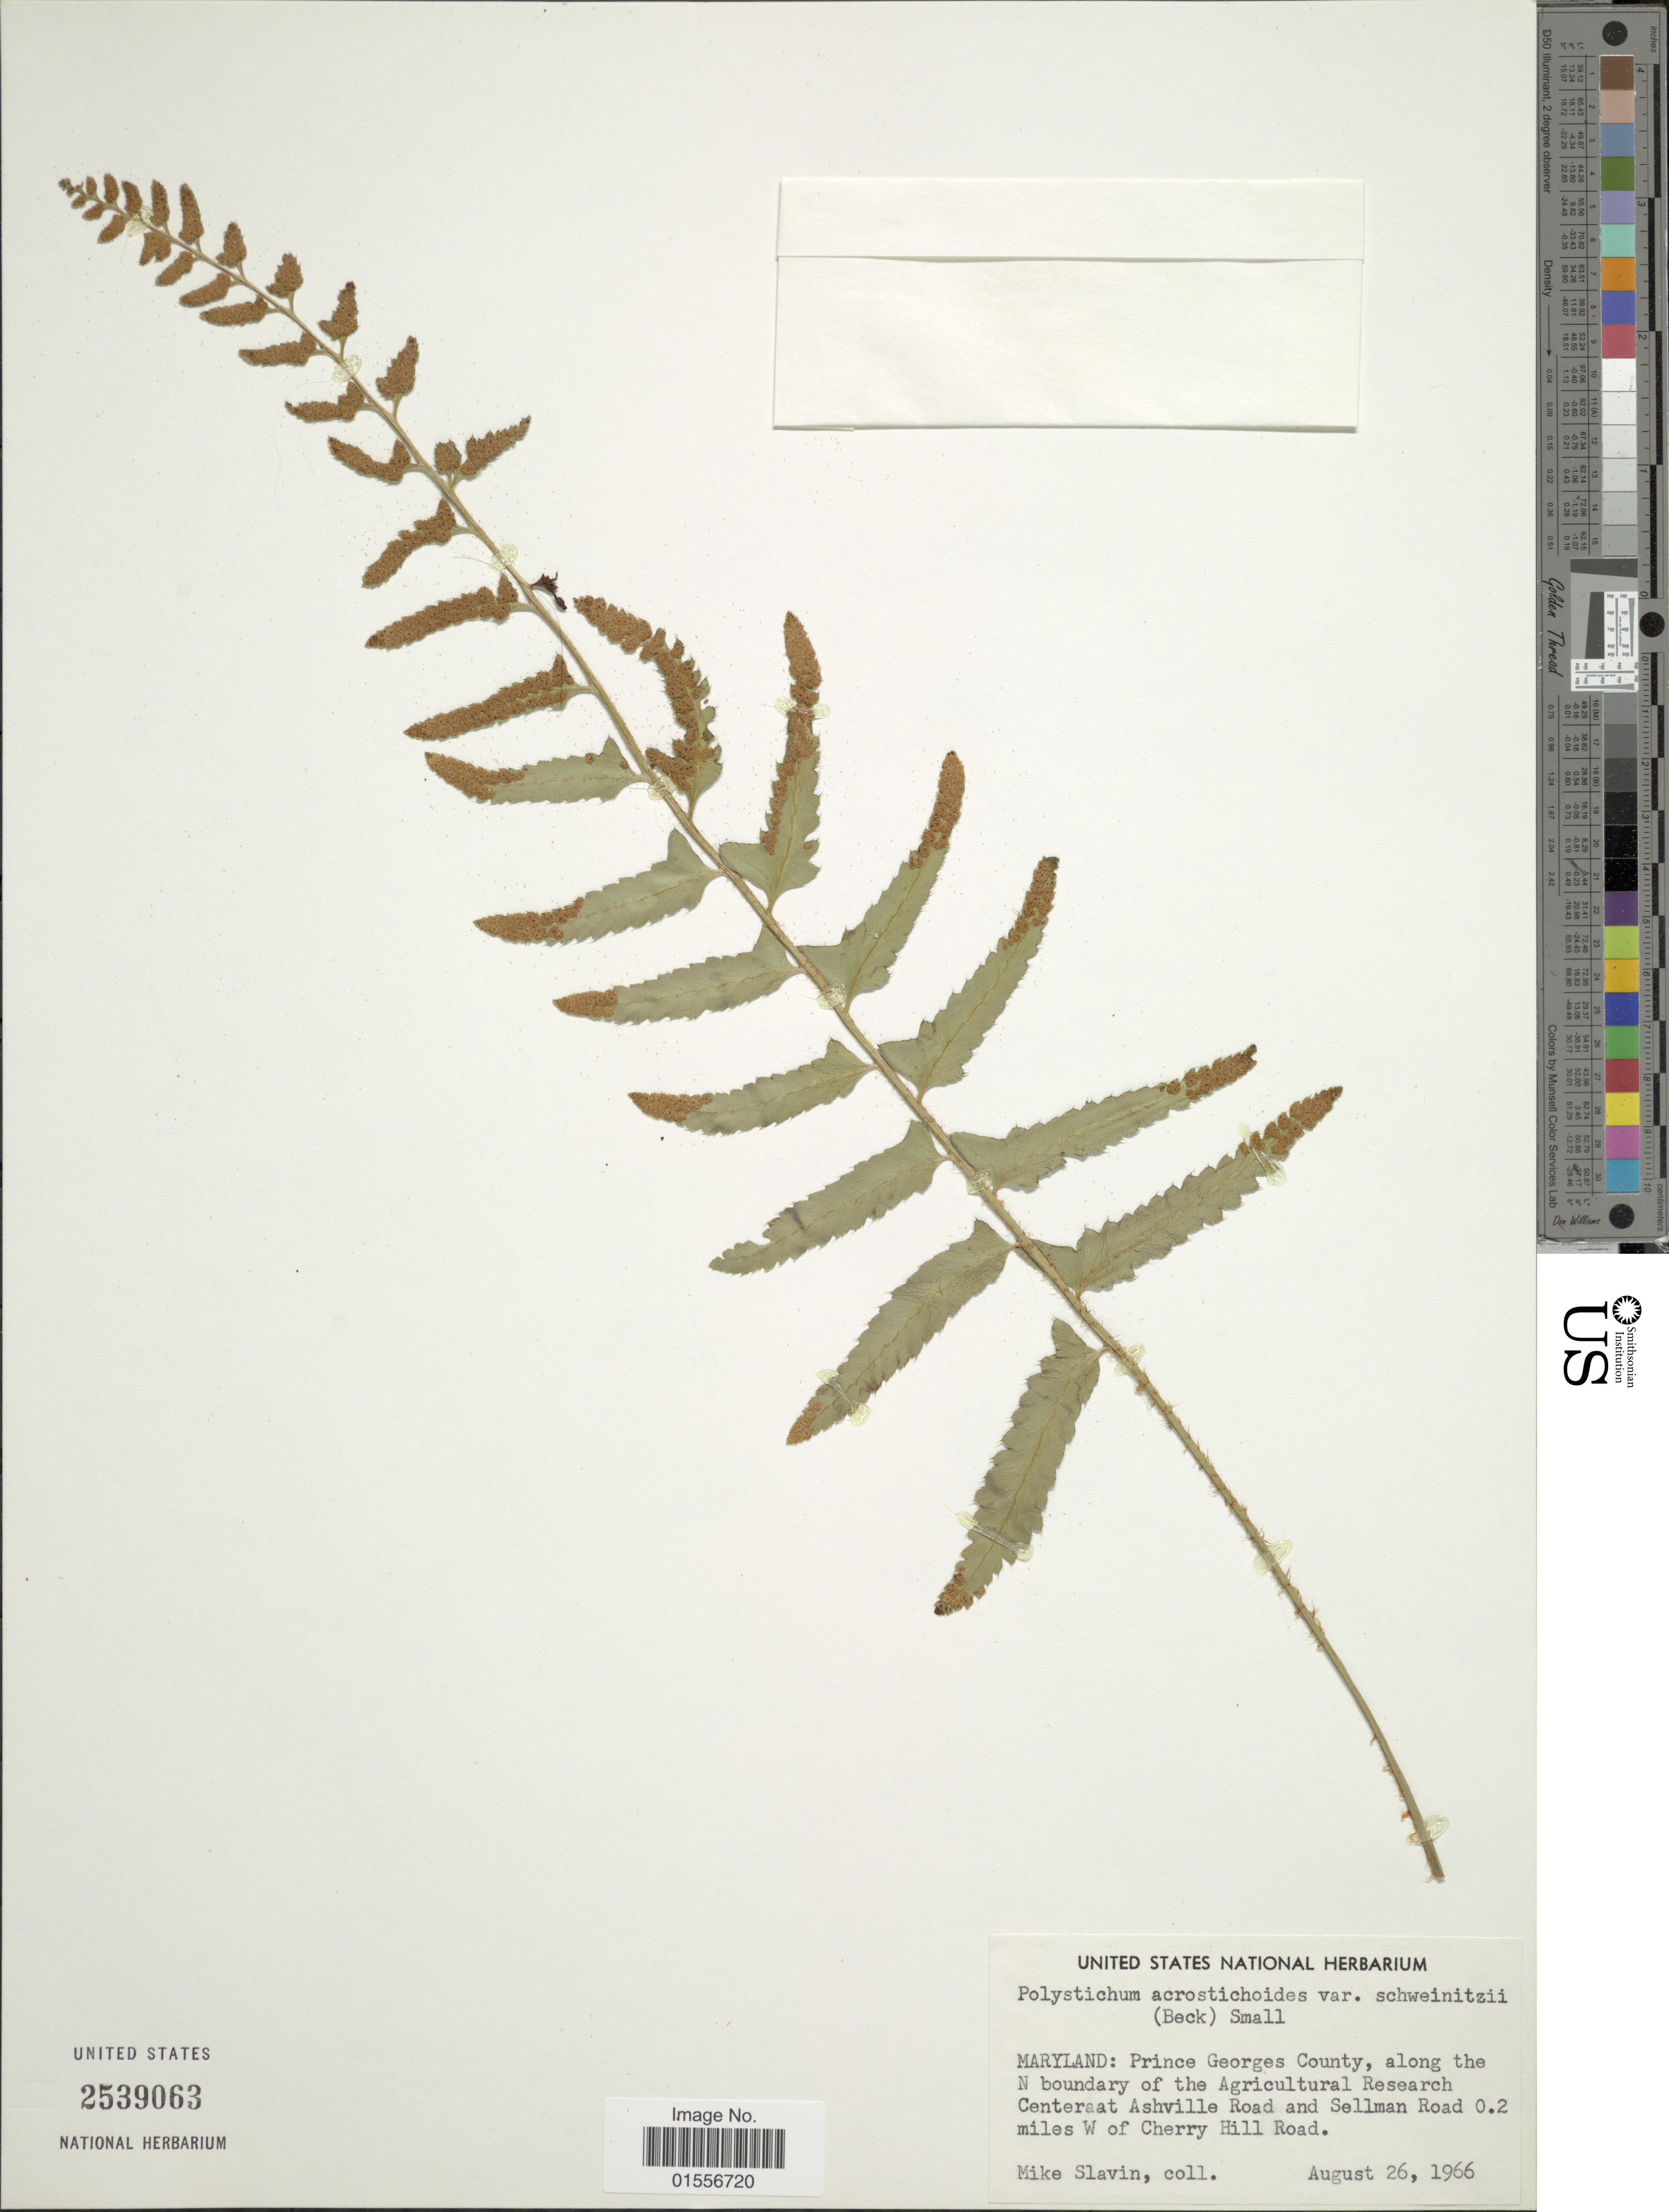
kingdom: Plantae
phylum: Tracheophyta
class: Polypodiopsida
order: Polypodiales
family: Dryopteridaceae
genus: Polystichum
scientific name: Polystichum acrostichoides var. incisum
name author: A. Gray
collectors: M. Slavin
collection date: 1966-08-26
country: United States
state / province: Maryland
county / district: Prince George's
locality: Prince Georges County, along the N boundary of the Agricultural Research Center at Ashville Road and Sellman Road 0.2 miles W of Cherry Hill Road.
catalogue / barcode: US 2539063